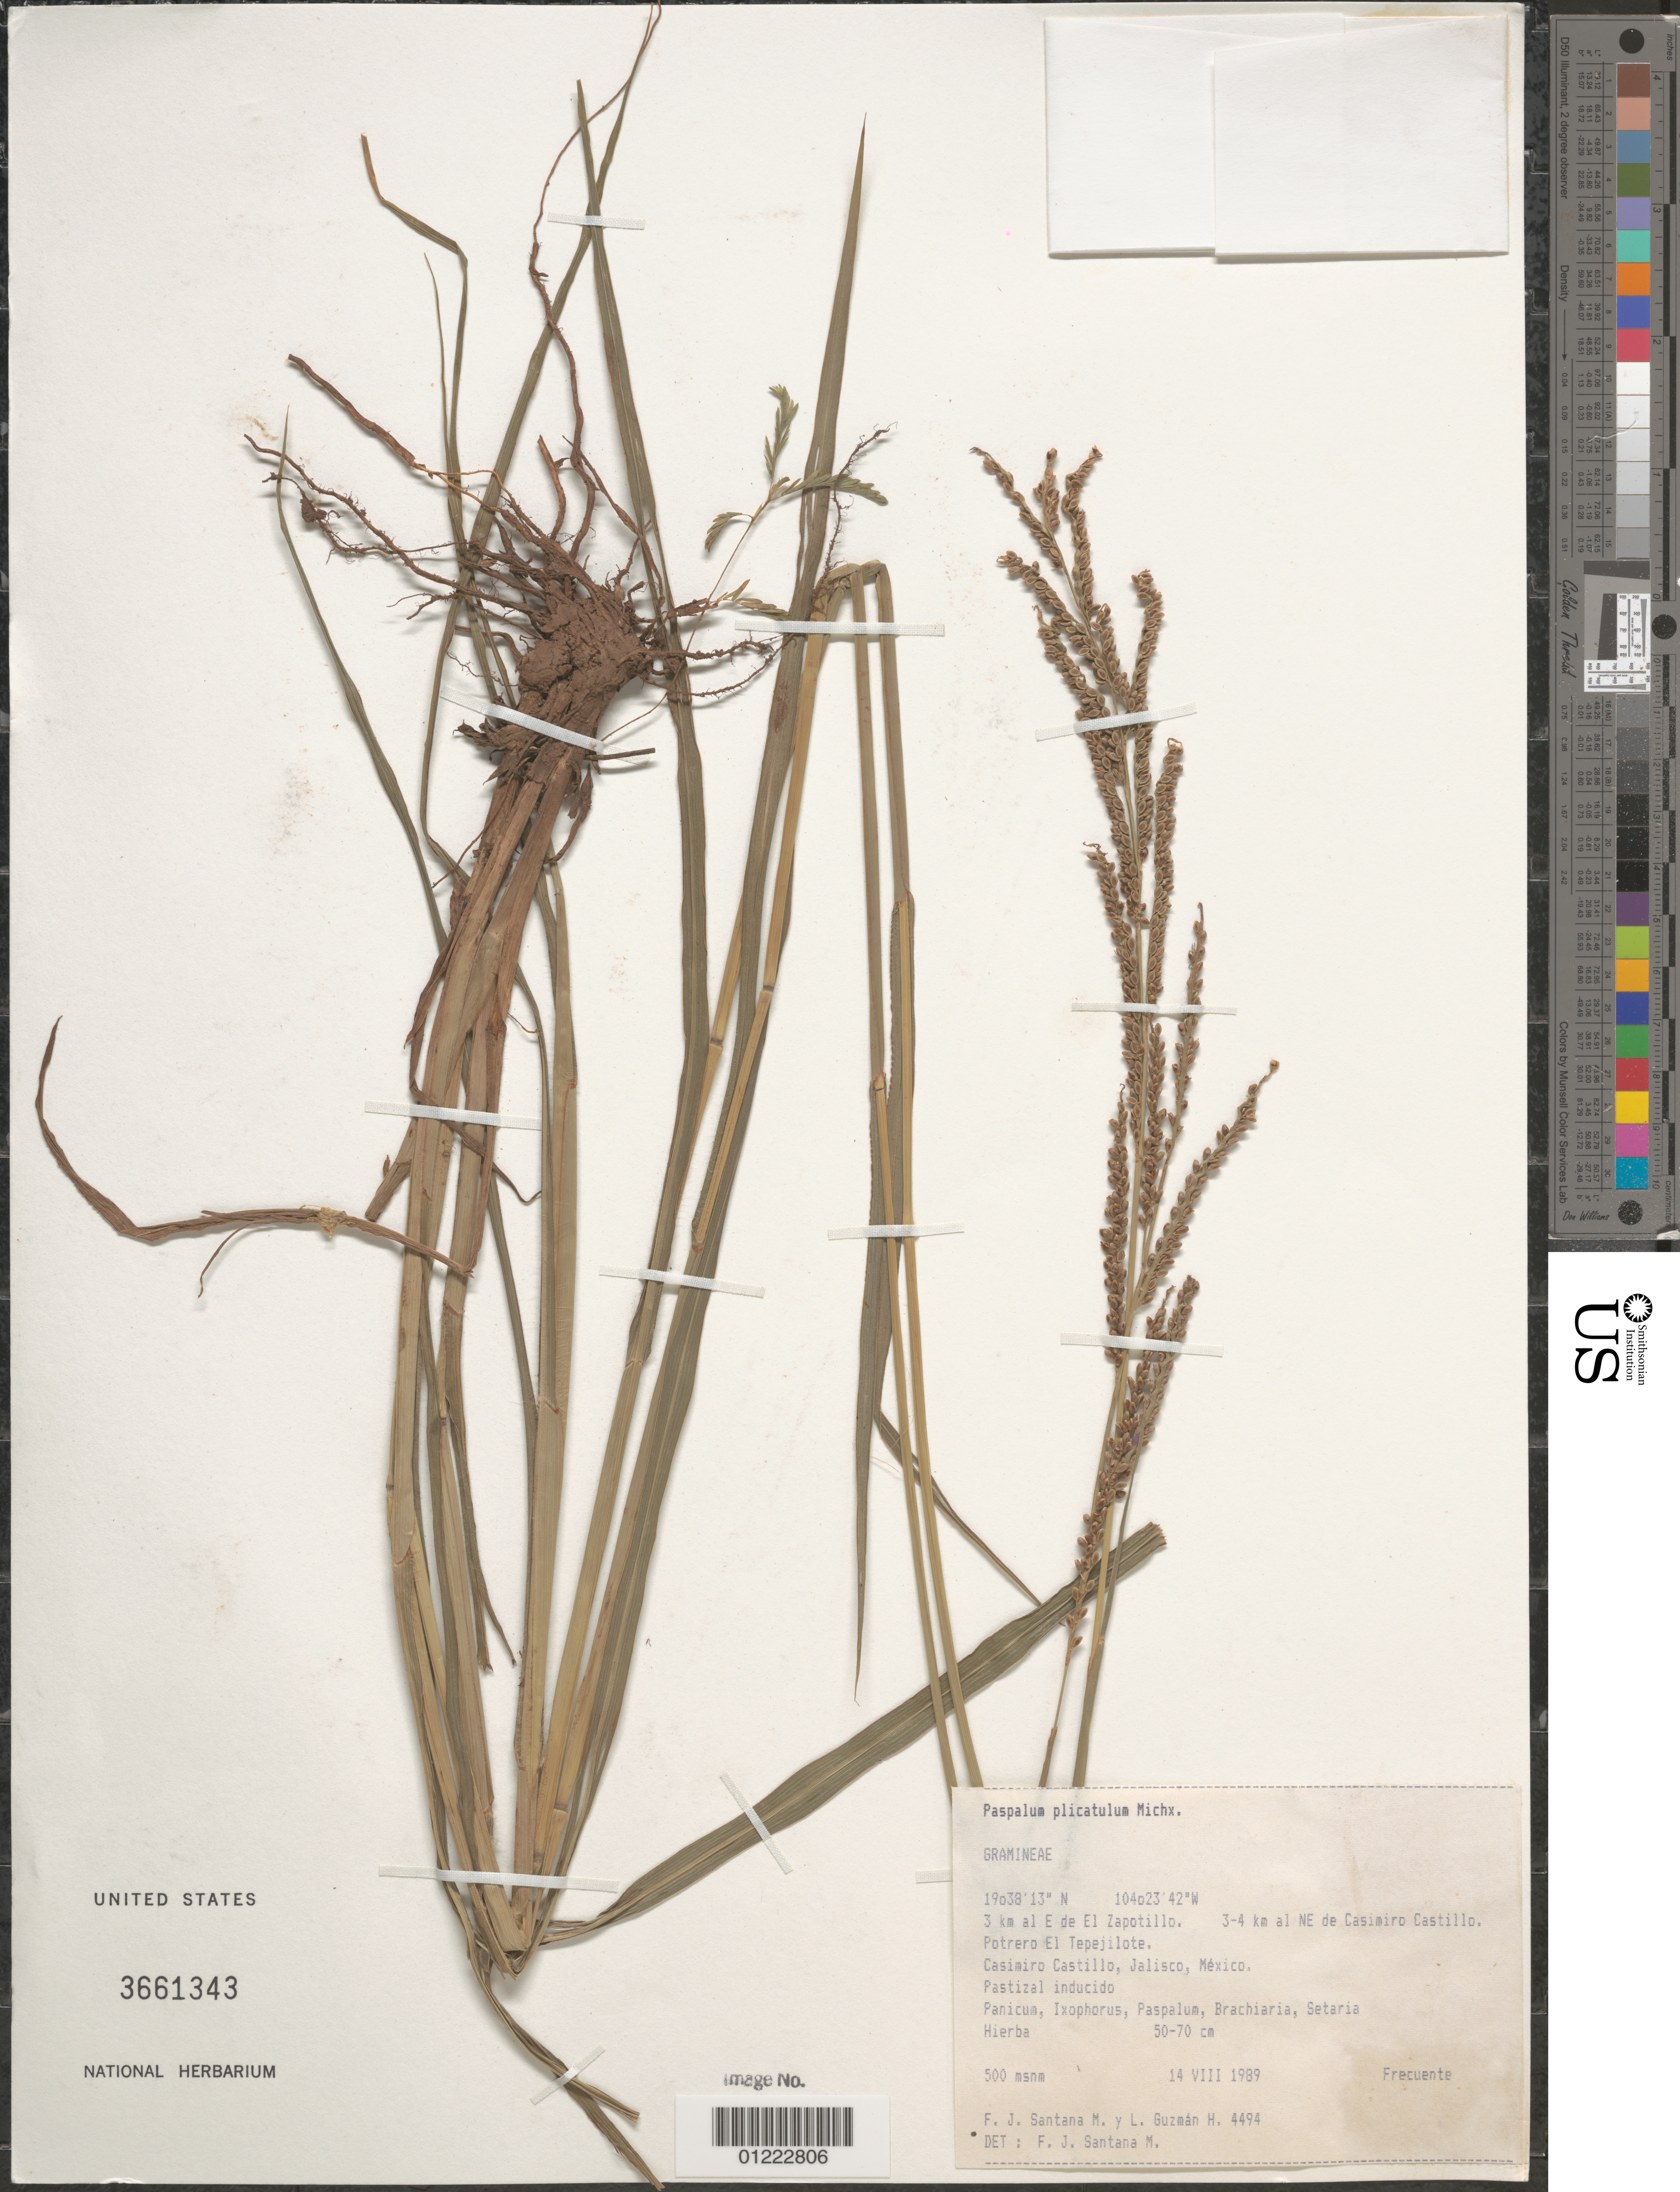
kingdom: Plantae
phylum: Tracheophyta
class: Liliopsida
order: Poales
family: Poaceae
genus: Paspalum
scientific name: Paspalum plicatulum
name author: Michx.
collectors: F. J. Santana M. & L. Guzmán H.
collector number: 4494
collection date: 1989-08-14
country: Mexico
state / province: Jalisco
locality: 3 ki al E de El Zapotillo. 3-4 km al NE de Casimiro Castillo. Potrero E1 Tepejilote. Casimiro Castillo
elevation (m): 500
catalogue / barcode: US 3661343